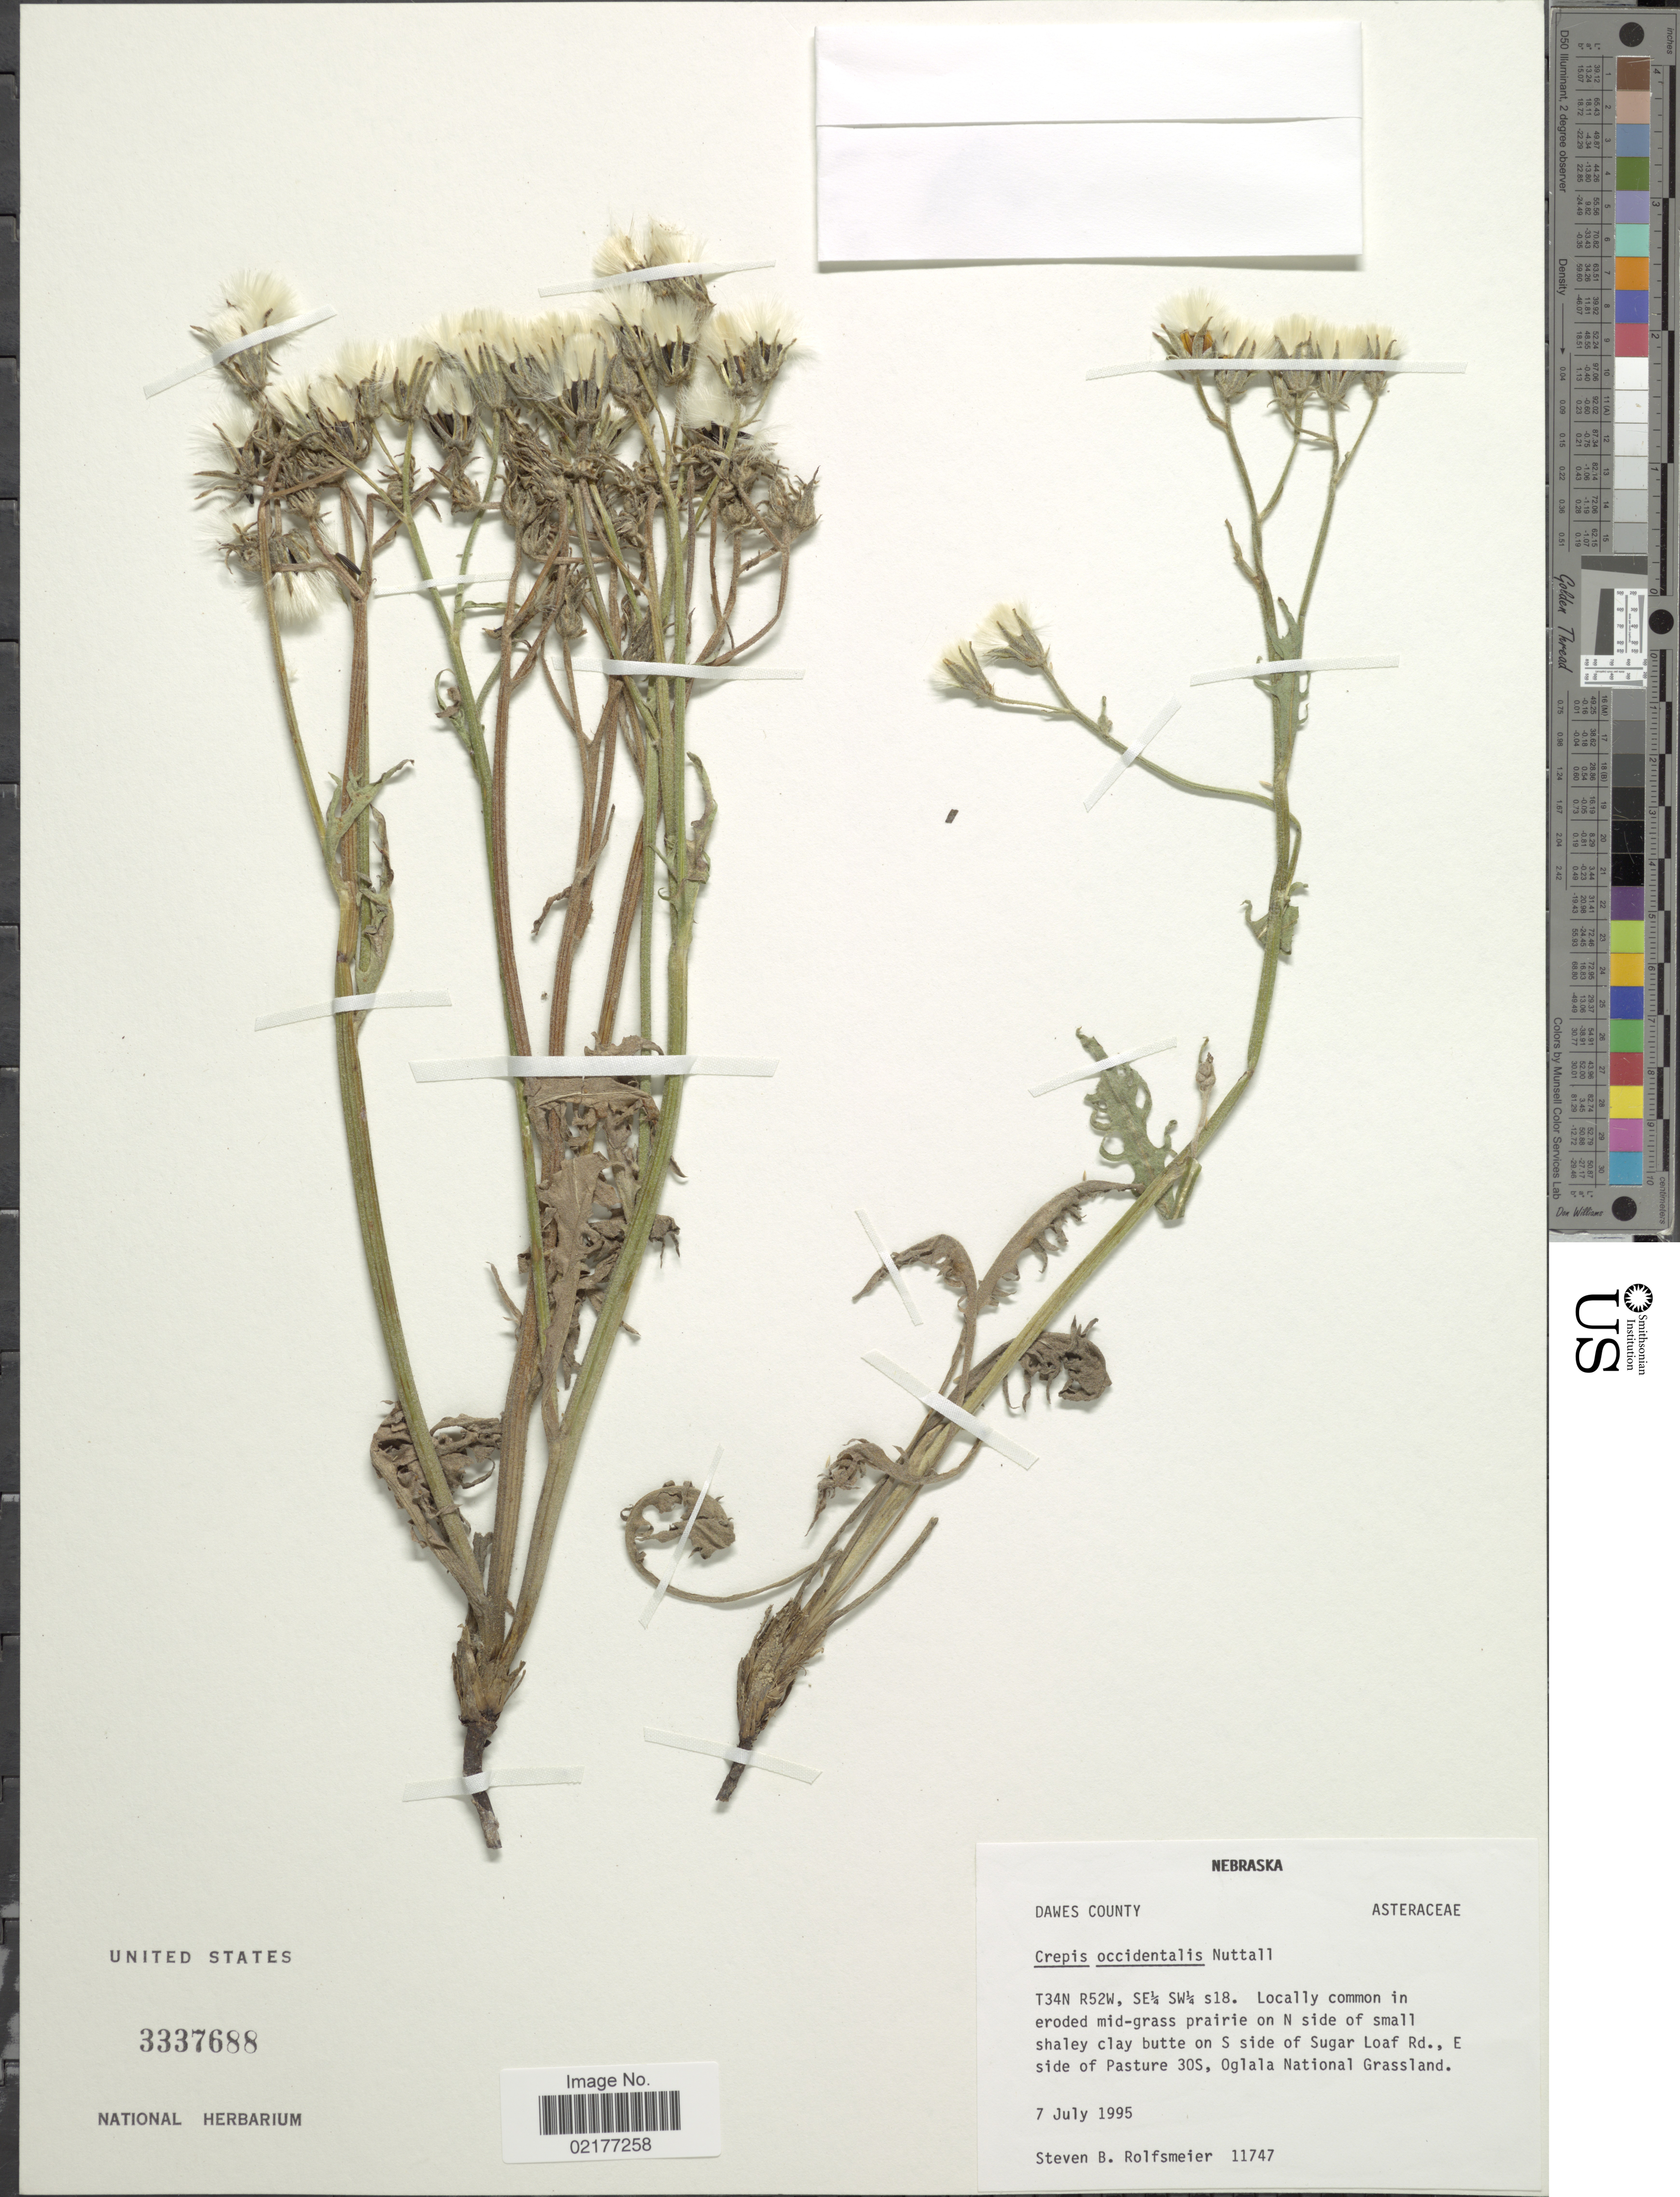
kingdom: Plantae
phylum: Tracheophyta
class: Magnoliopsida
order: Asterales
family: Asteraceae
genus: Crepis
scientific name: Crepis occidentalis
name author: Nutt.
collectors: S. Rolfsmeier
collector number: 11747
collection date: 1995-07-07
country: United States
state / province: Nebraska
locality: T35N R52W, SW¼ SW¼ s 8, small shaley clay butte on S side of Sugar Loaf Rd., E. side of Pasture 30S, Oglala National Grassland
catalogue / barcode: US 3337688